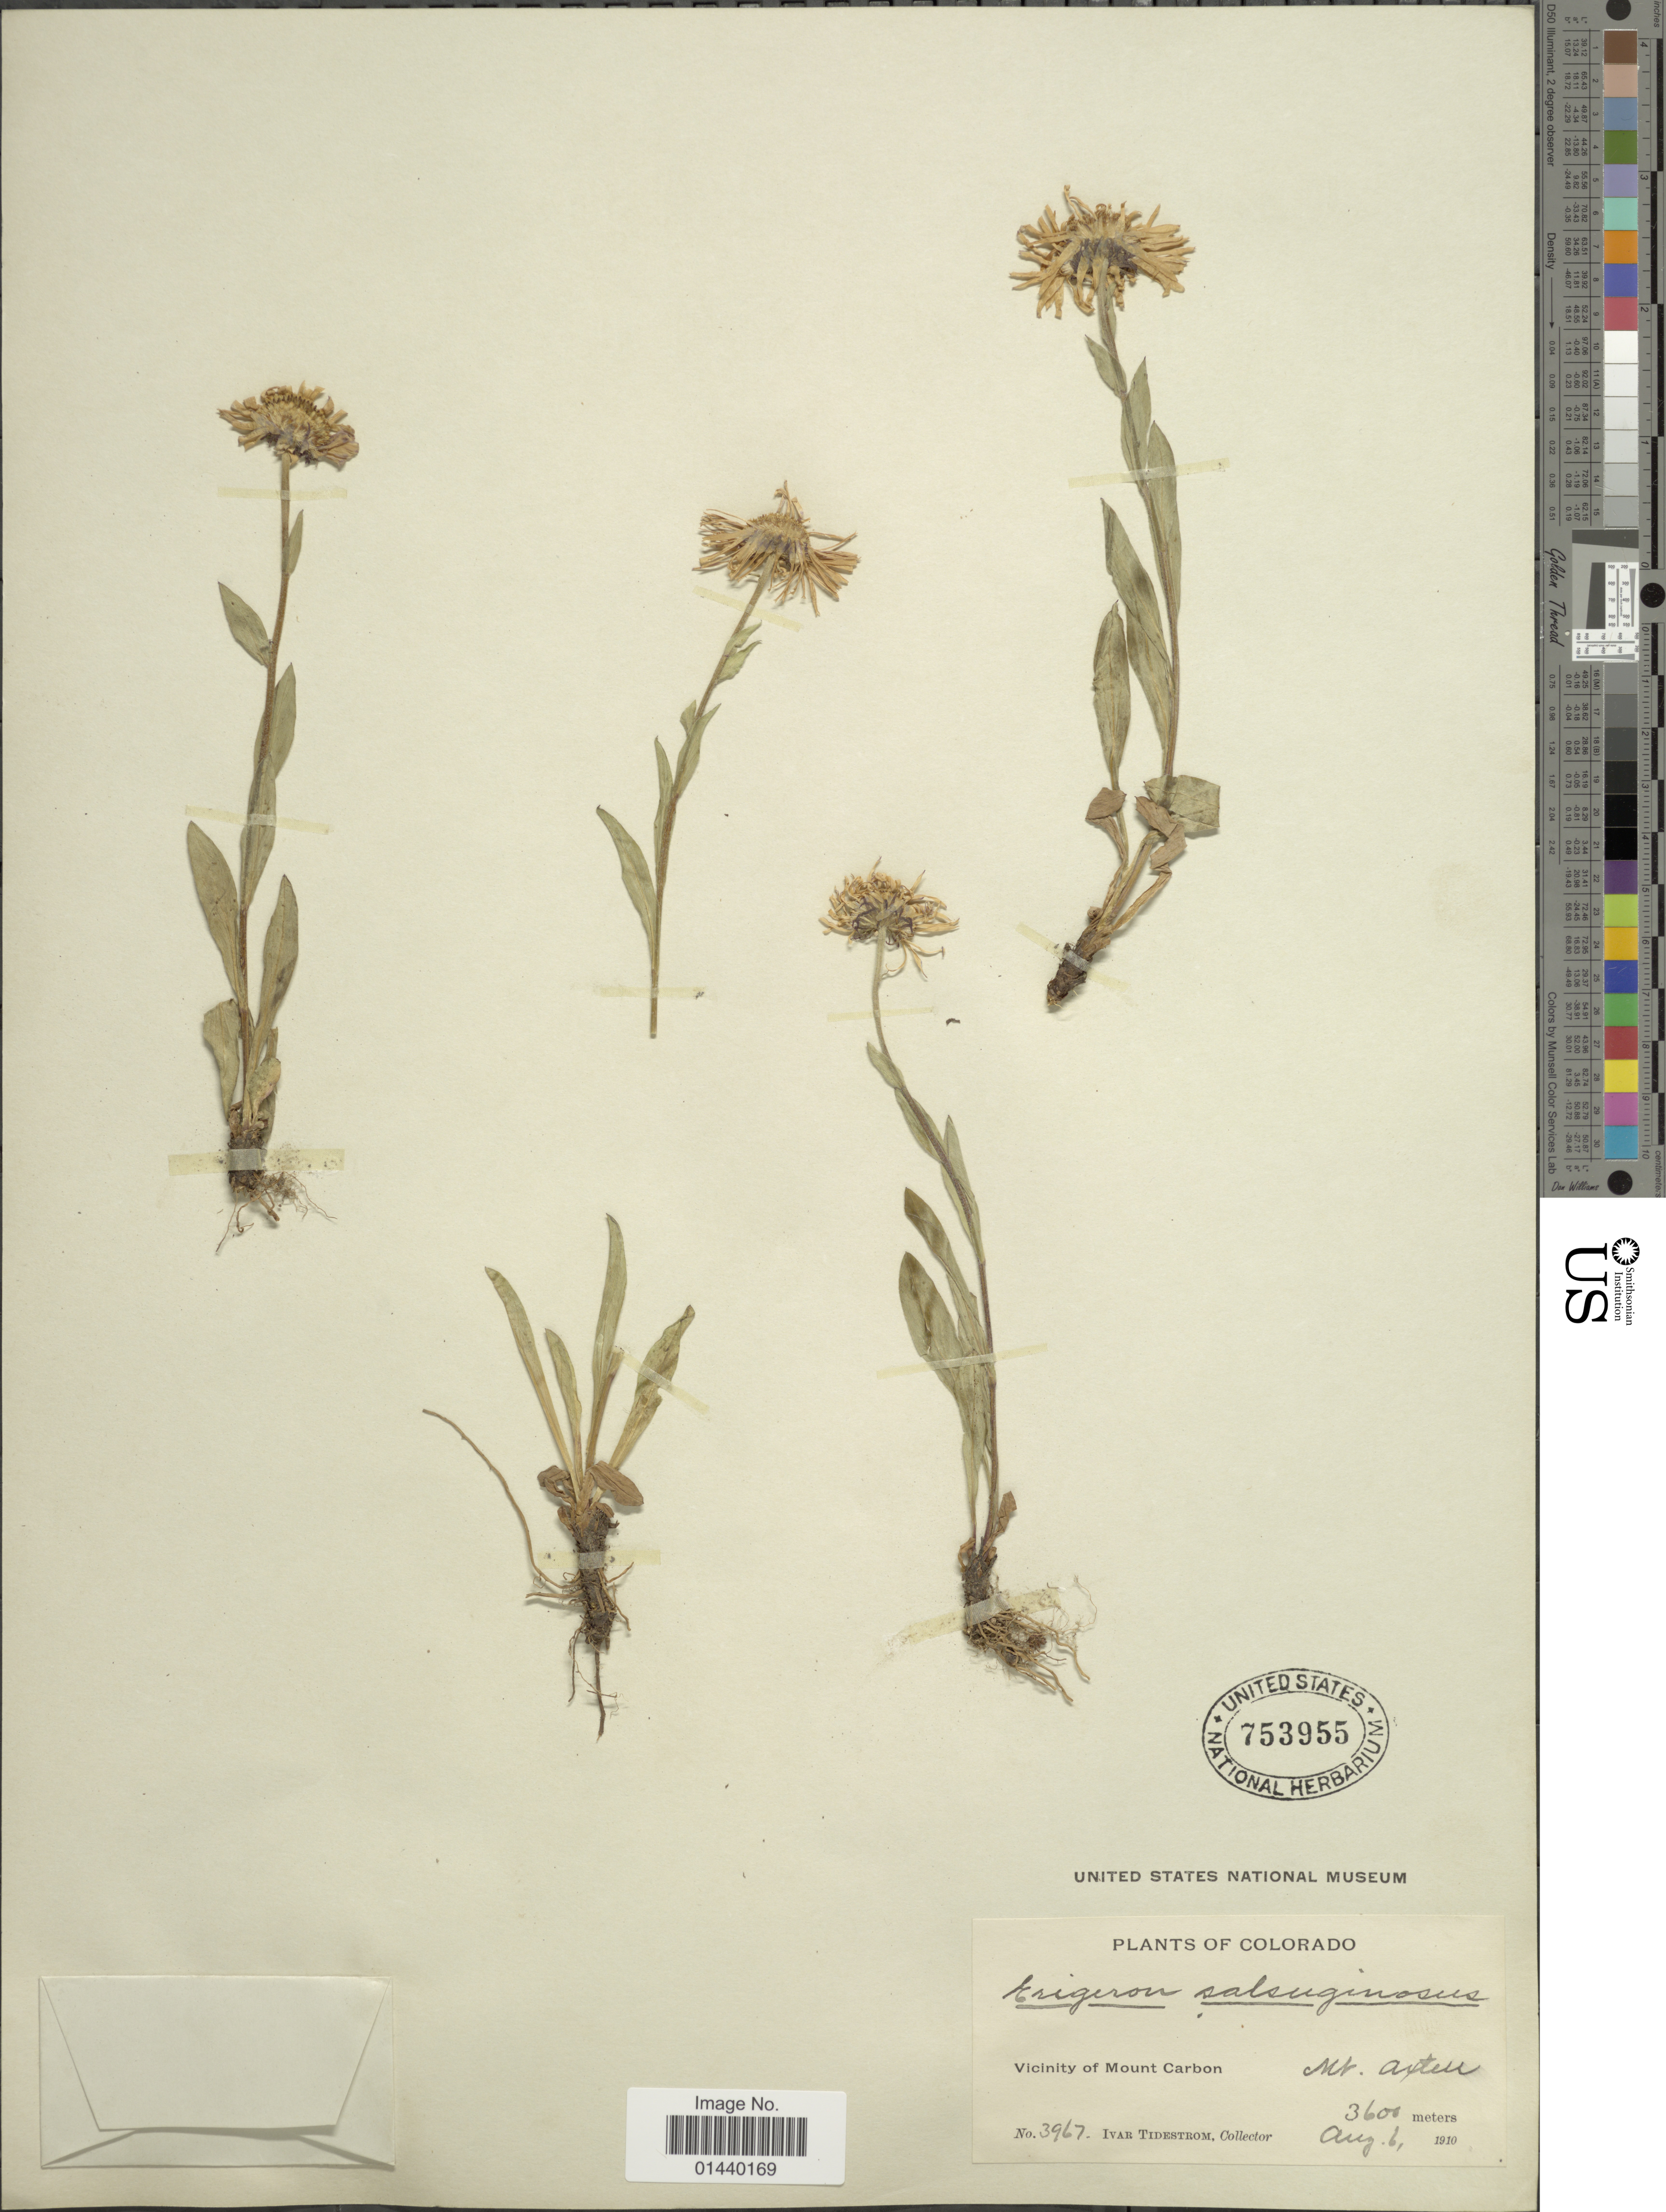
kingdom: Plantae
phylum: Tracheophyta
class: Magnoliopsida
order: Asterales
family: Asteraceae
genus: Erigeron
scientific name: Erigeron salsuginosus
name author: (Richardson ex R. Br.) A. Gray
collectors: I. F. Tidestrom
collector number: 3967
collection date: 1910-08-06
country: United States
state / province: Colorado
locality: Vicinity of Mount Carbon. Mt. Axteu.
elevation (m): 3600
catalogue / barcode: US 753955